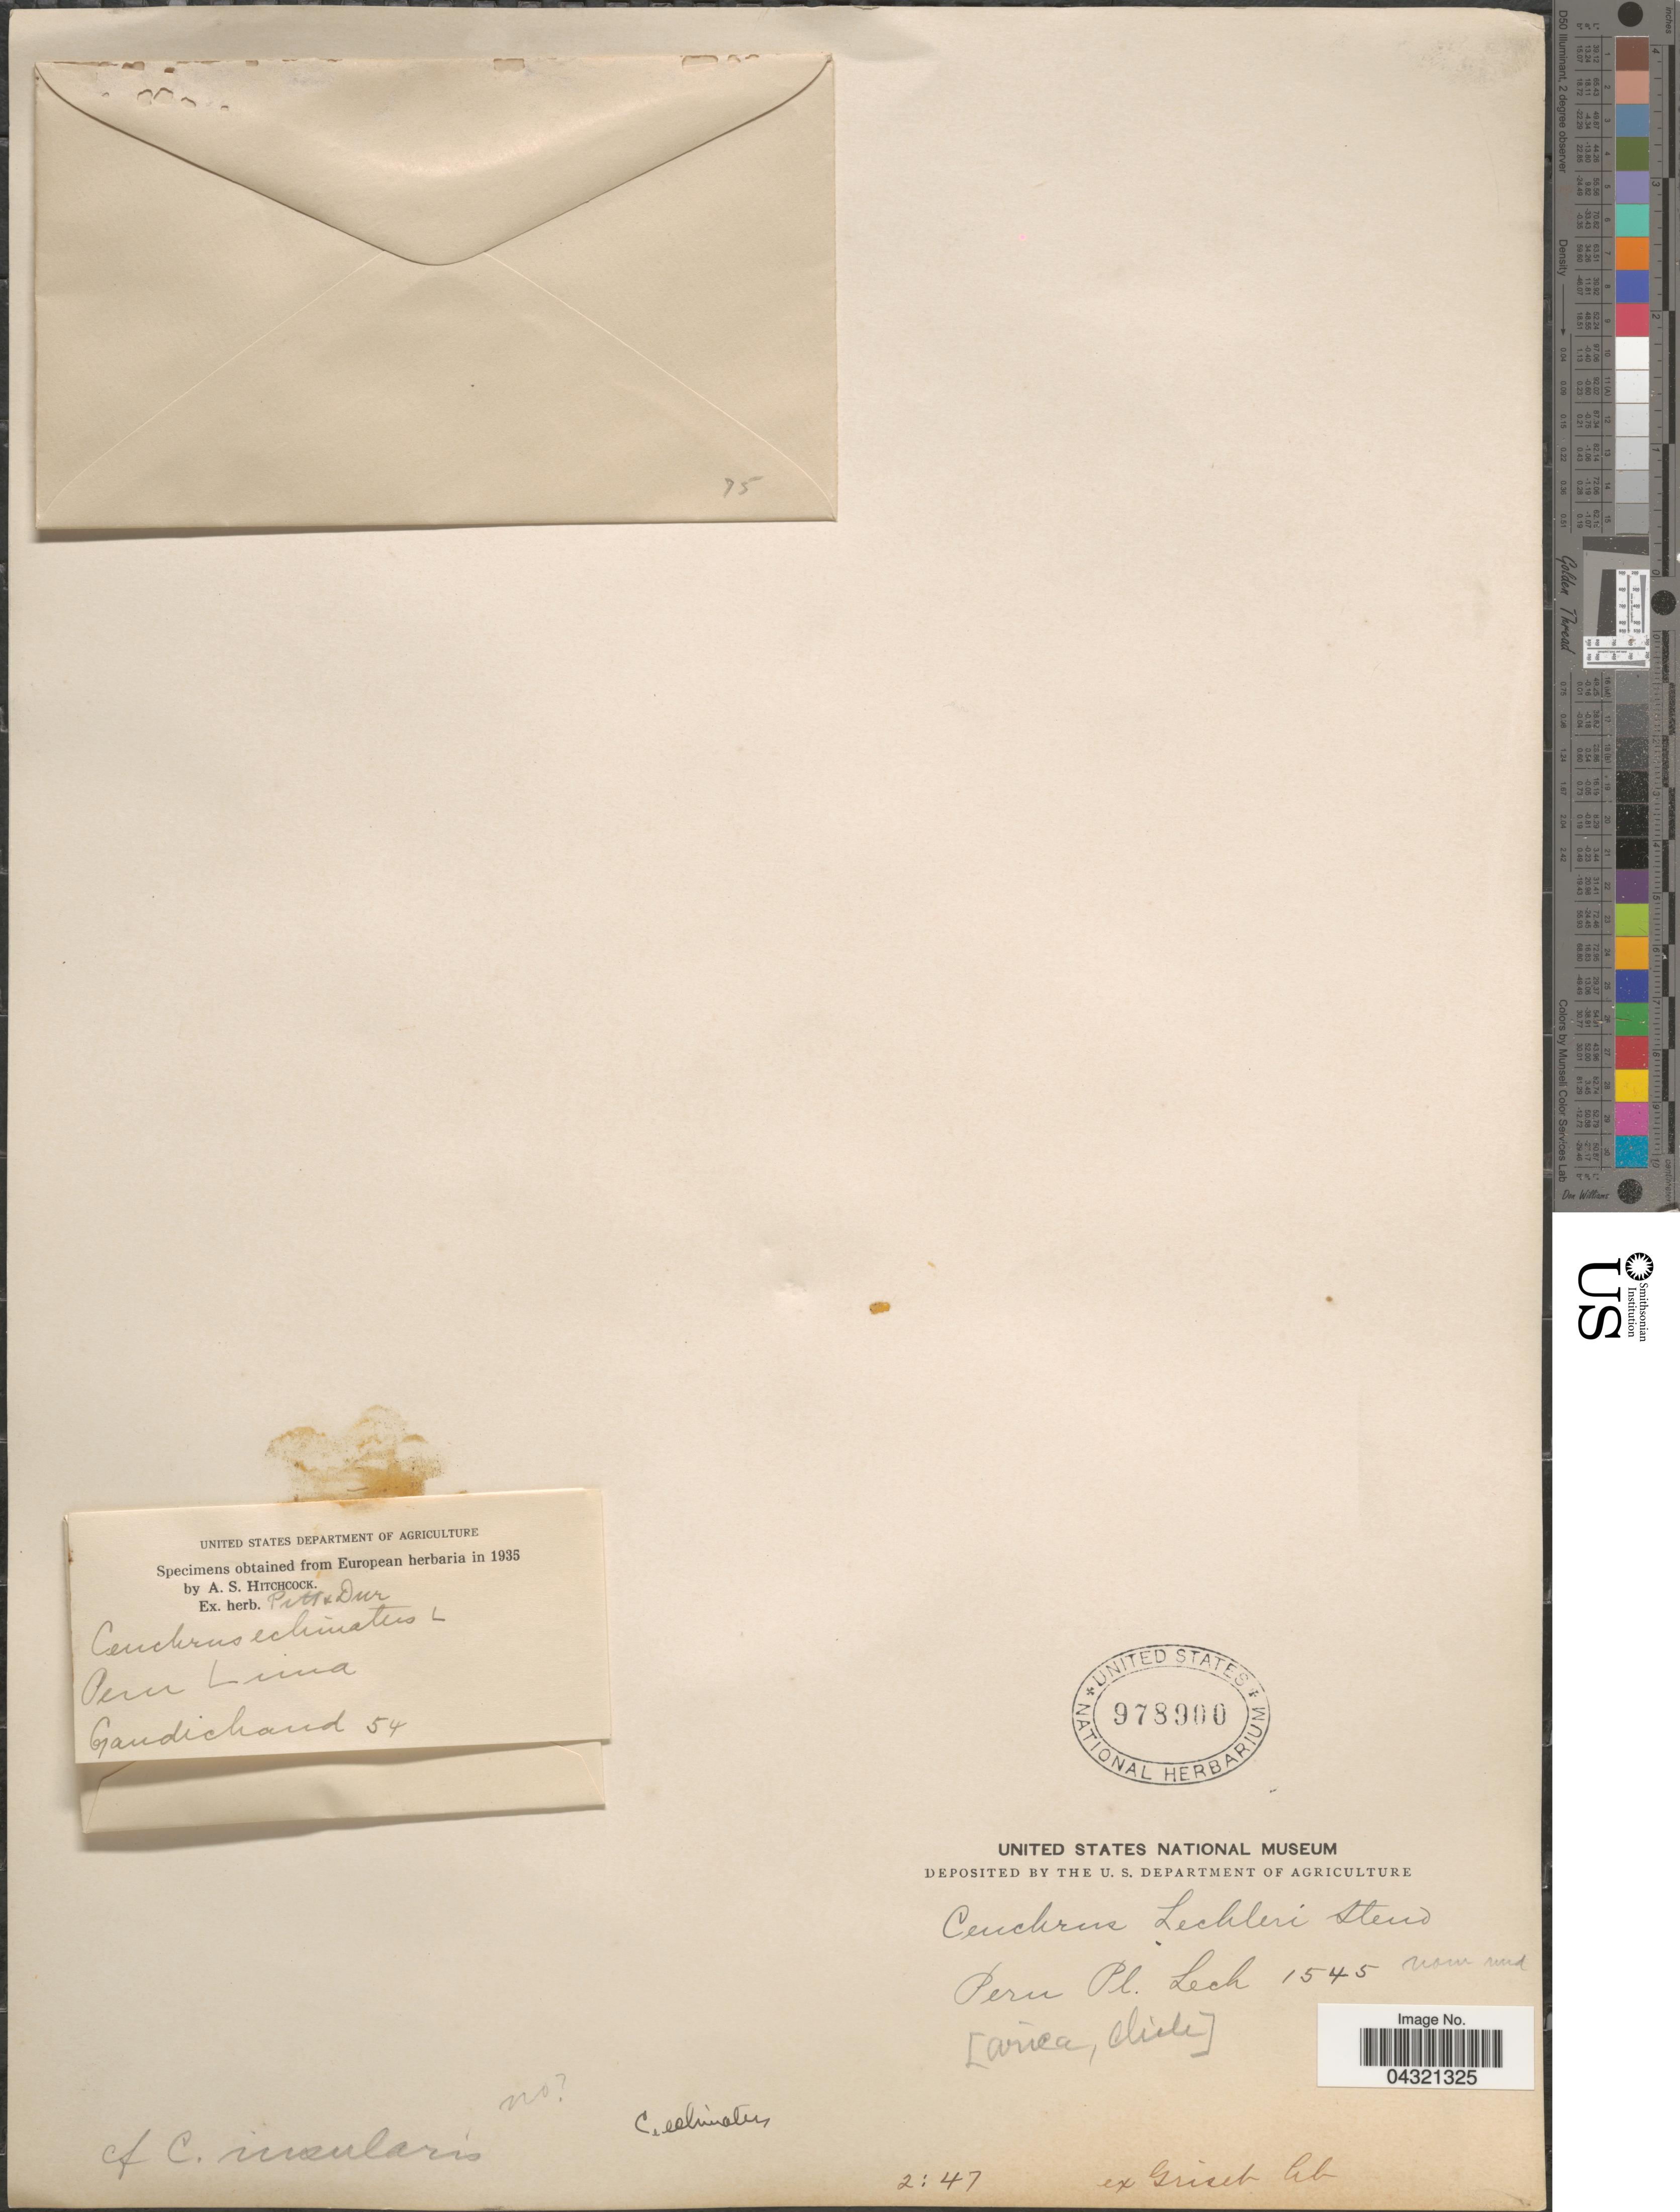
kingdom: Plantae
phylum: Tracheophyta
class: Liliopsida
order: Poales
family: Poaceae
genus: Cenchrus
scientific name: Cenchrus echinatus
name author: L.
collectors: -. Gaudichaud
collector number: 54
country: Peru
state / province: Lima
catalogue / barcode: US 978900